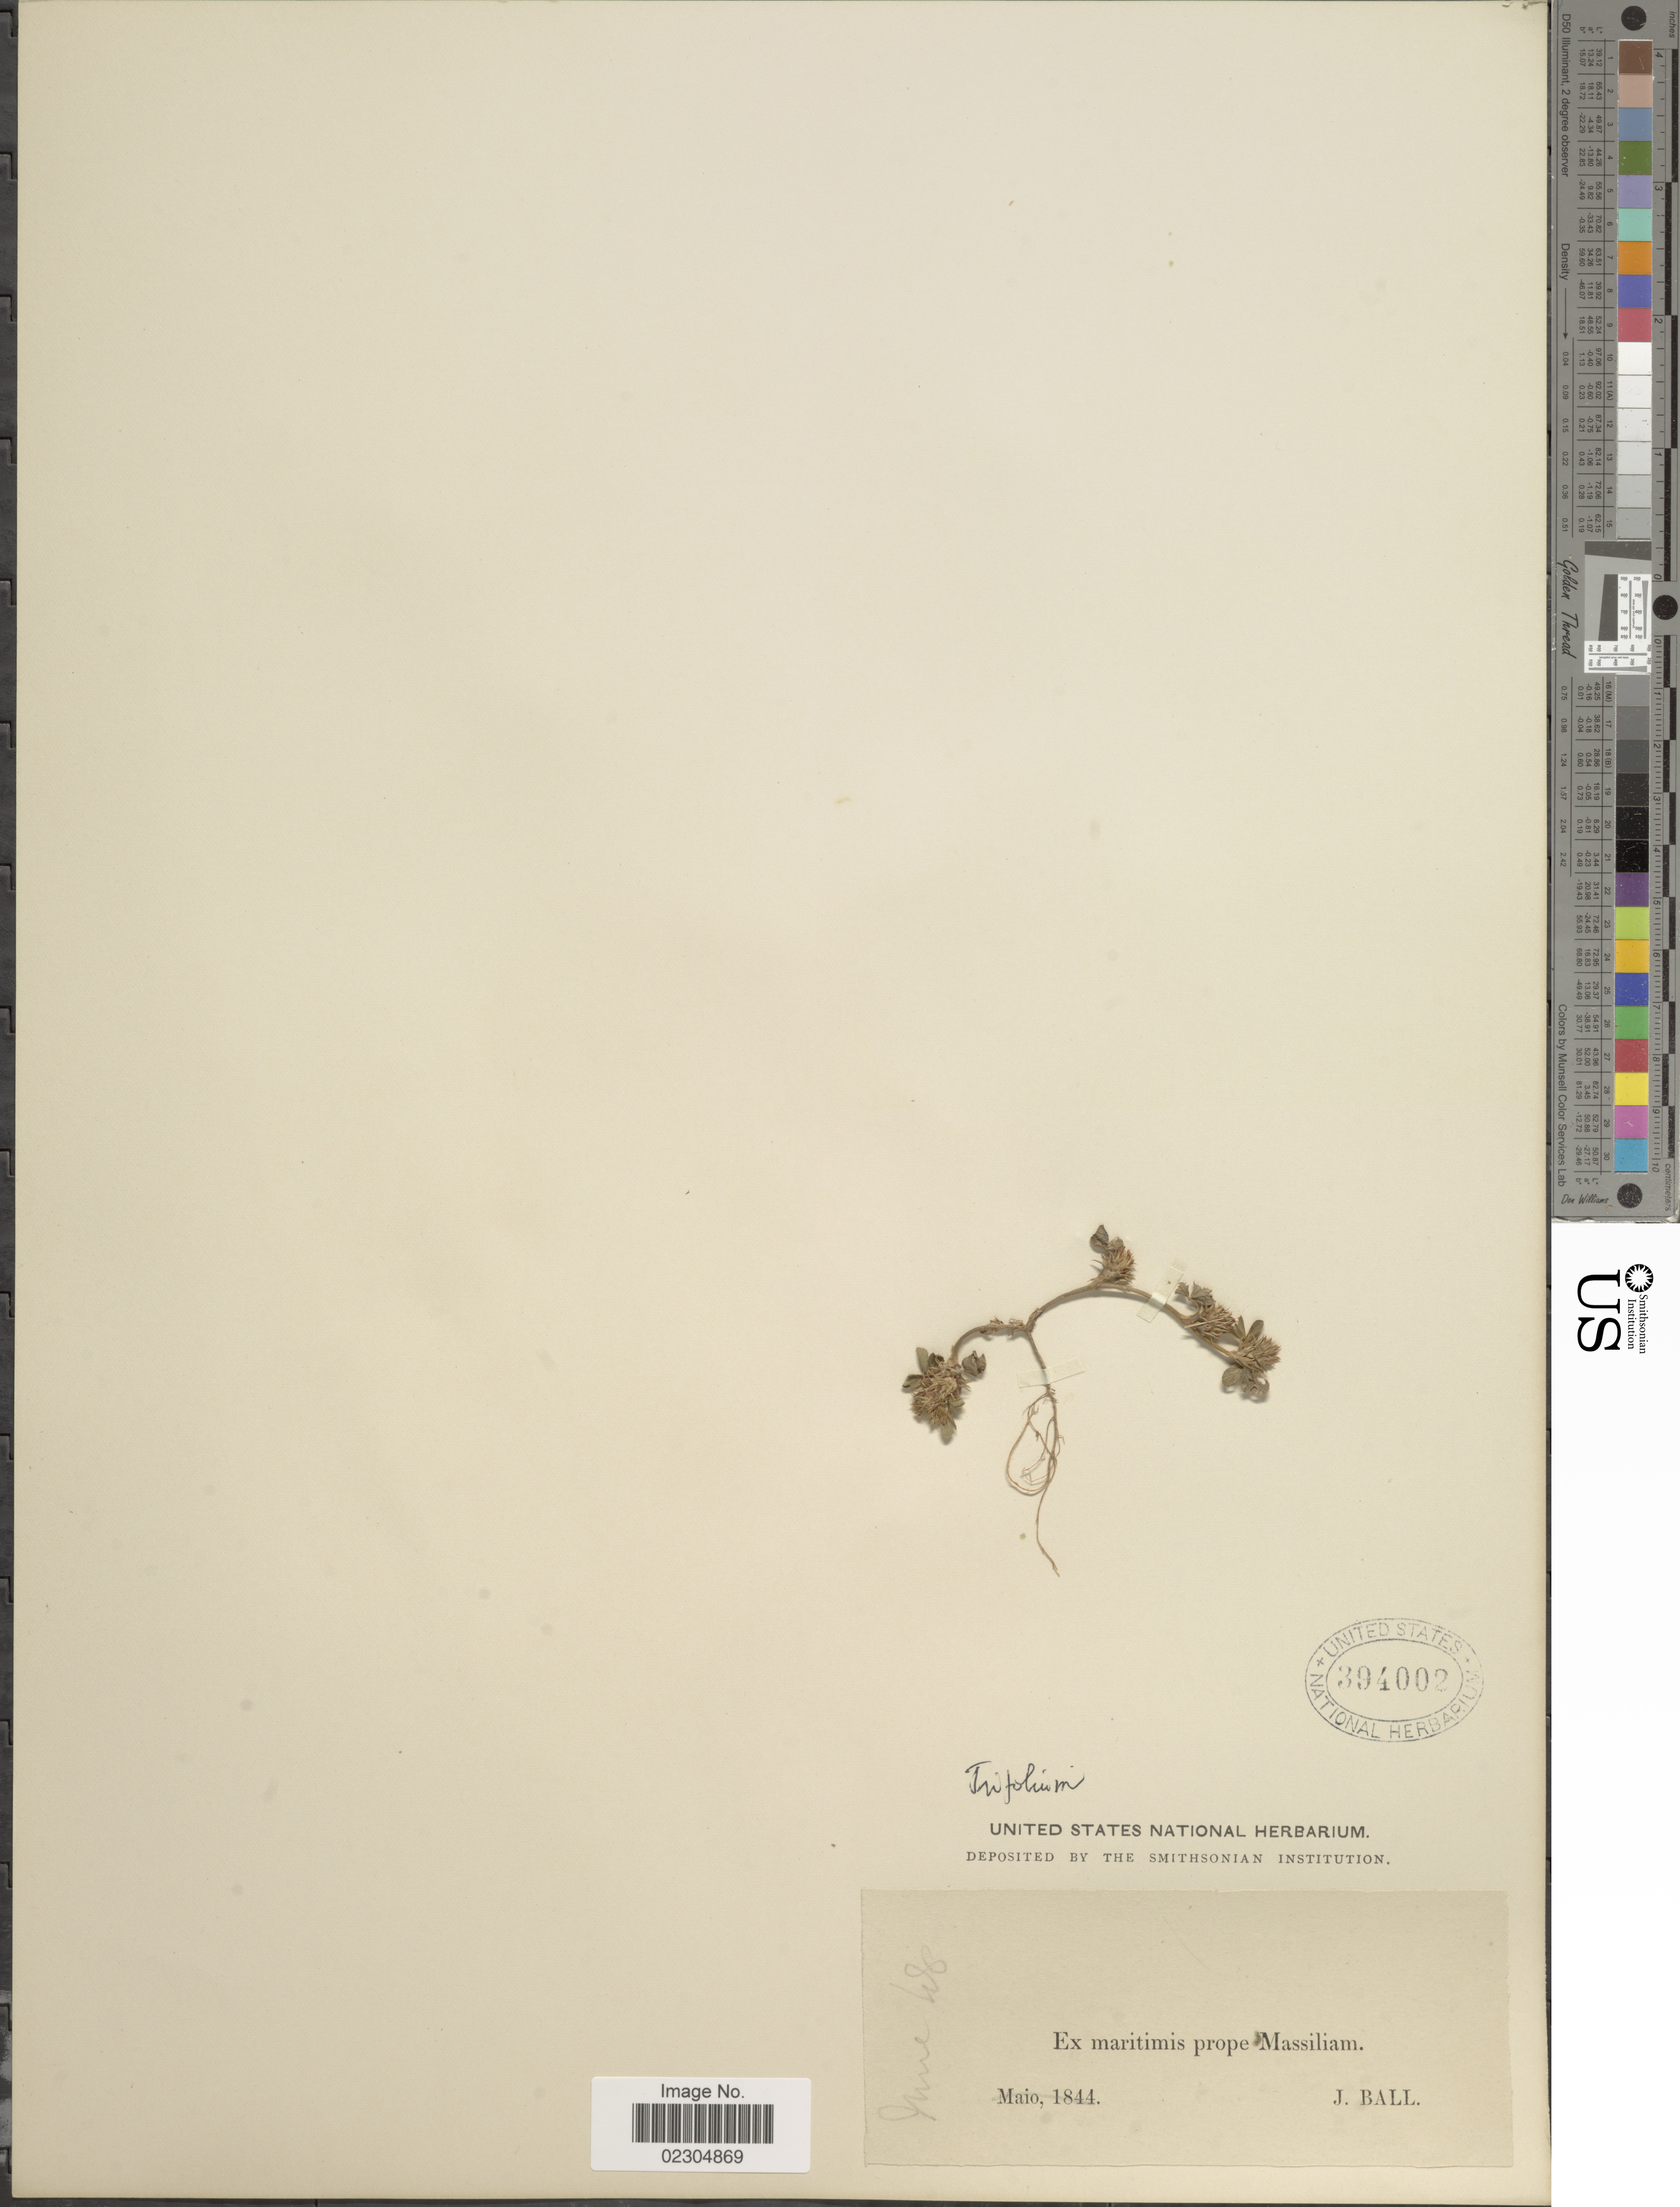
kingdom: Plantae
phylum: Tracheophyta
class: Magnoliopsida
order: Fabales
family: Fabaceae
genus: Trifolium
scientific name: Trifolium sp.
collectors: J. Ball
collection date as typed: Transcribed d/m/y: /6/6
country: France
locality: Ex maritimis prope Massiliam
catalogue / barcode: US 394002